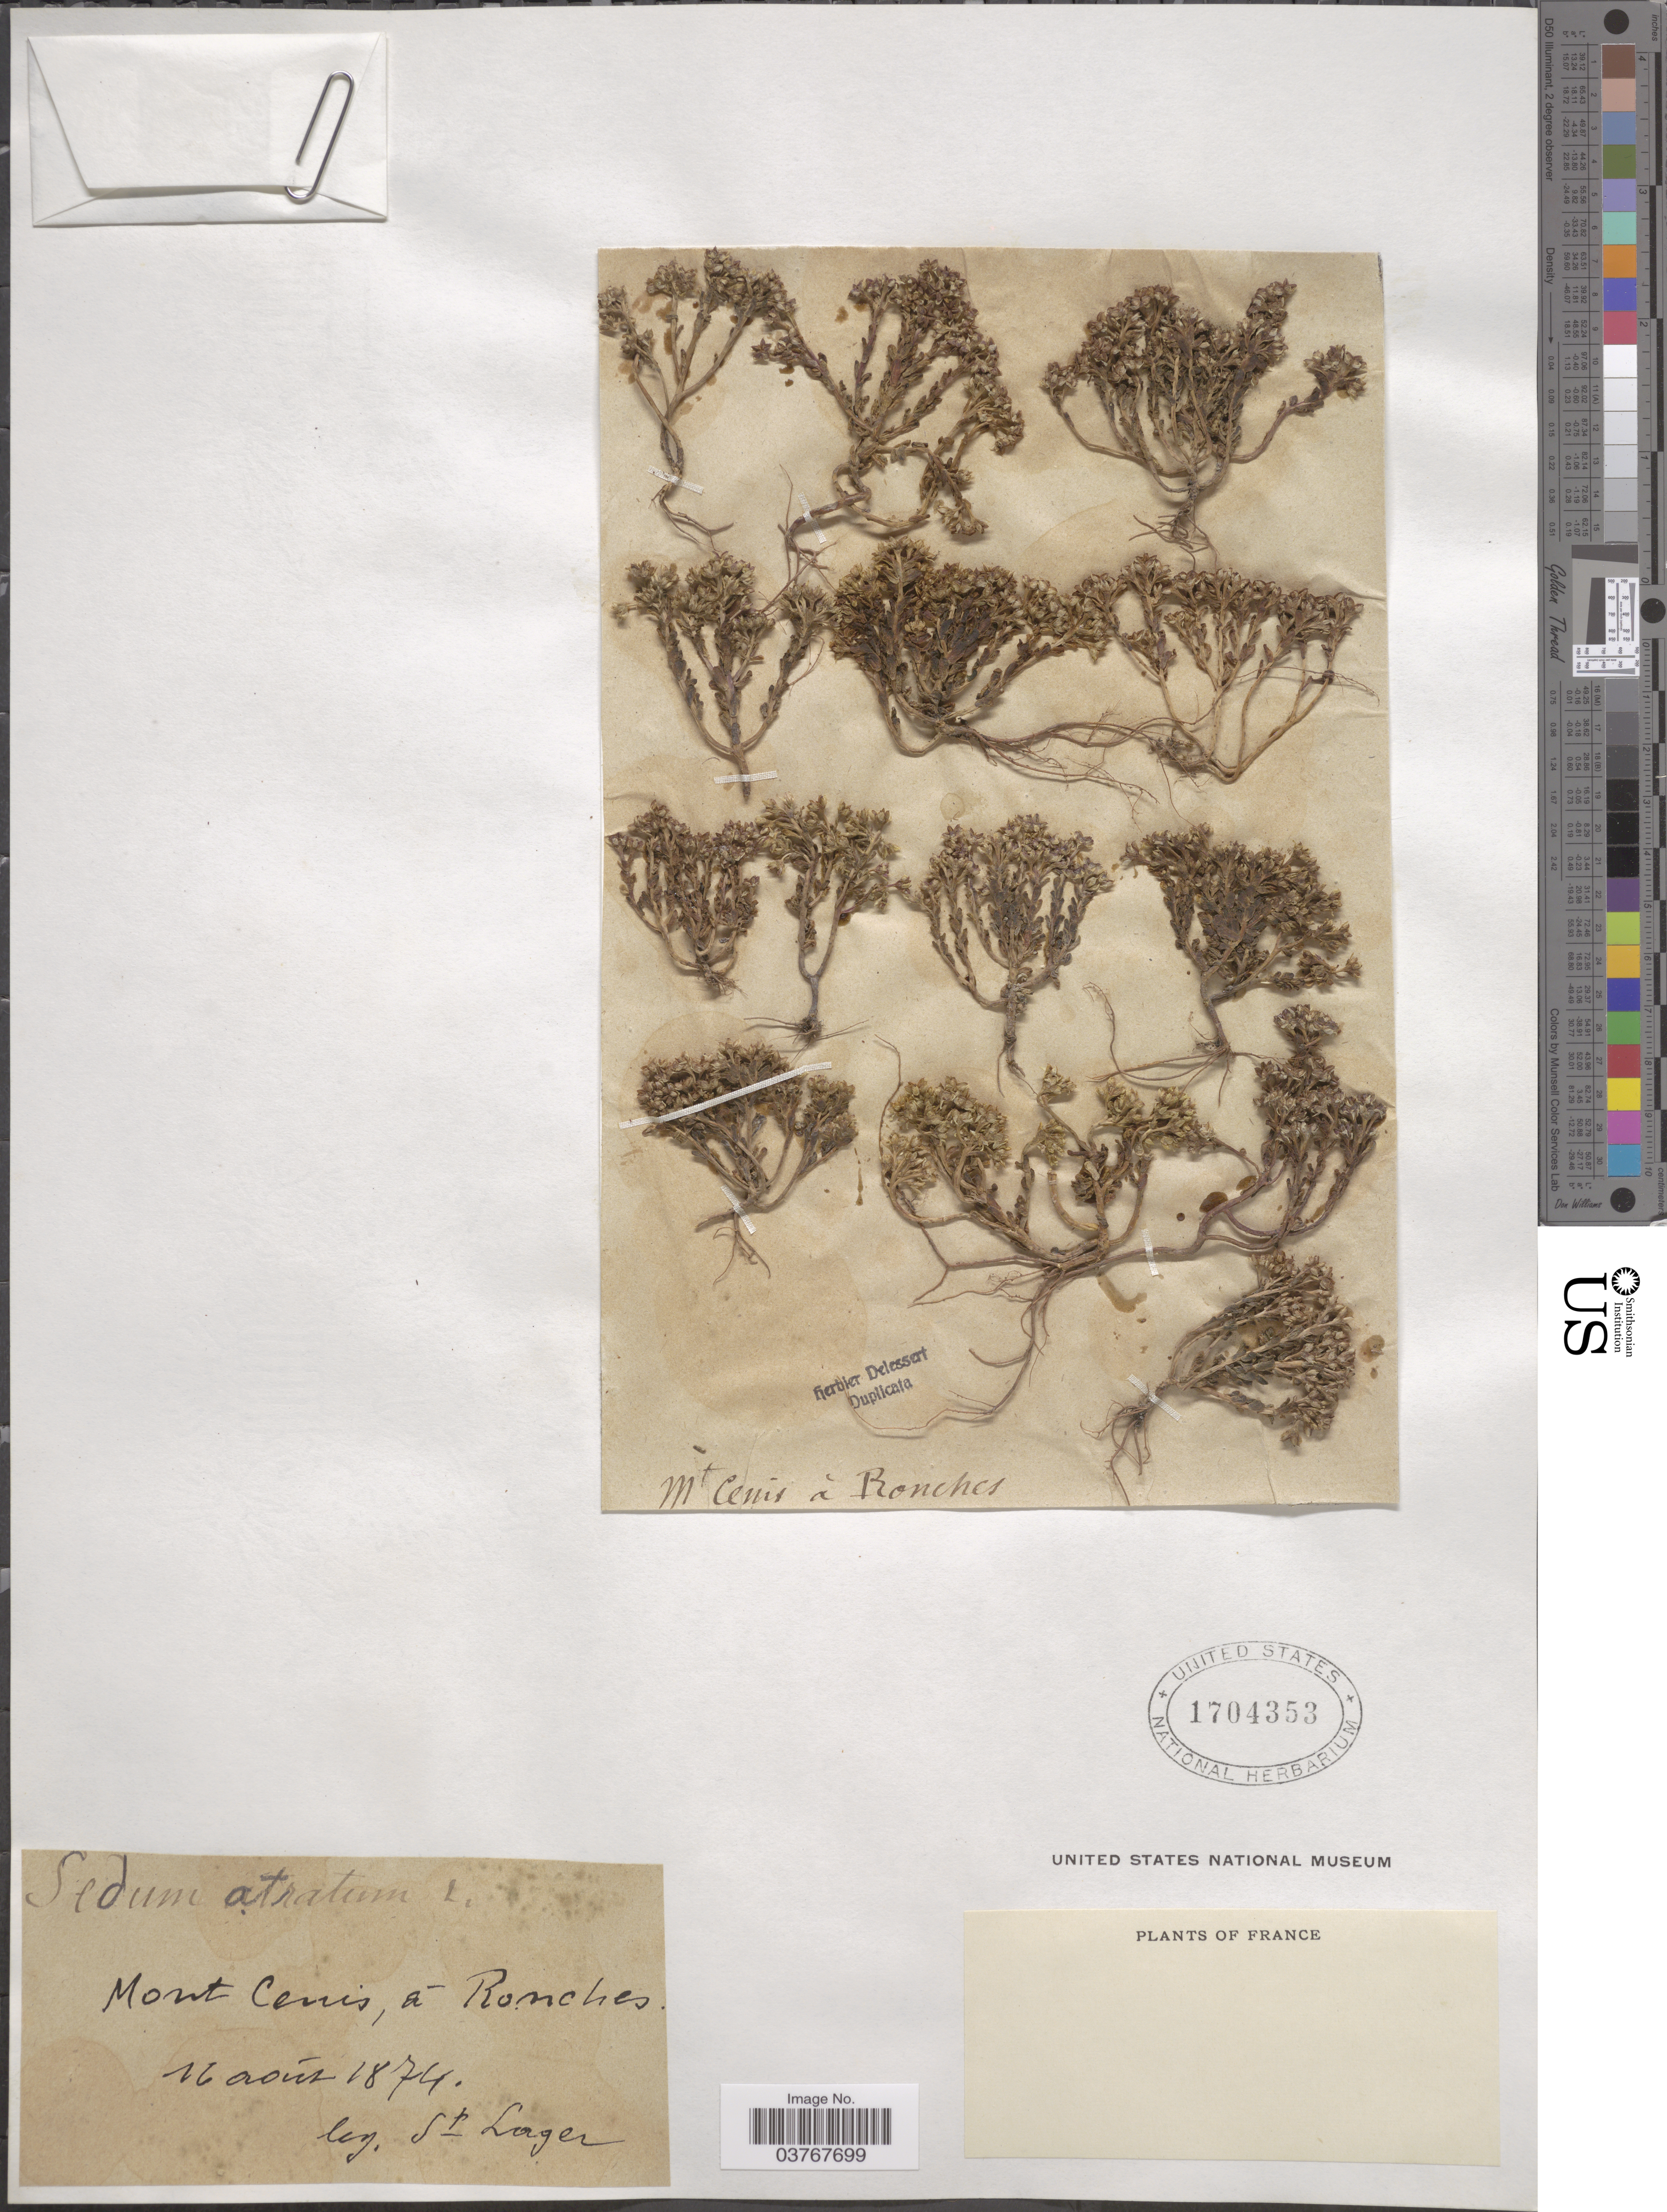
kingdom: Plantae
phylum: Tracheophyta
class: Magnoliopsida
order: Saxifragales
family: Crassulaceae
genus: Sedum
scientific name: Sedum atratum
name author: L.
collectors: -. St. Lager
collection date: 1874-08-16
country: France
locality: Mont Cenis, á Ronches.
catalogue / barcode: US 1704353